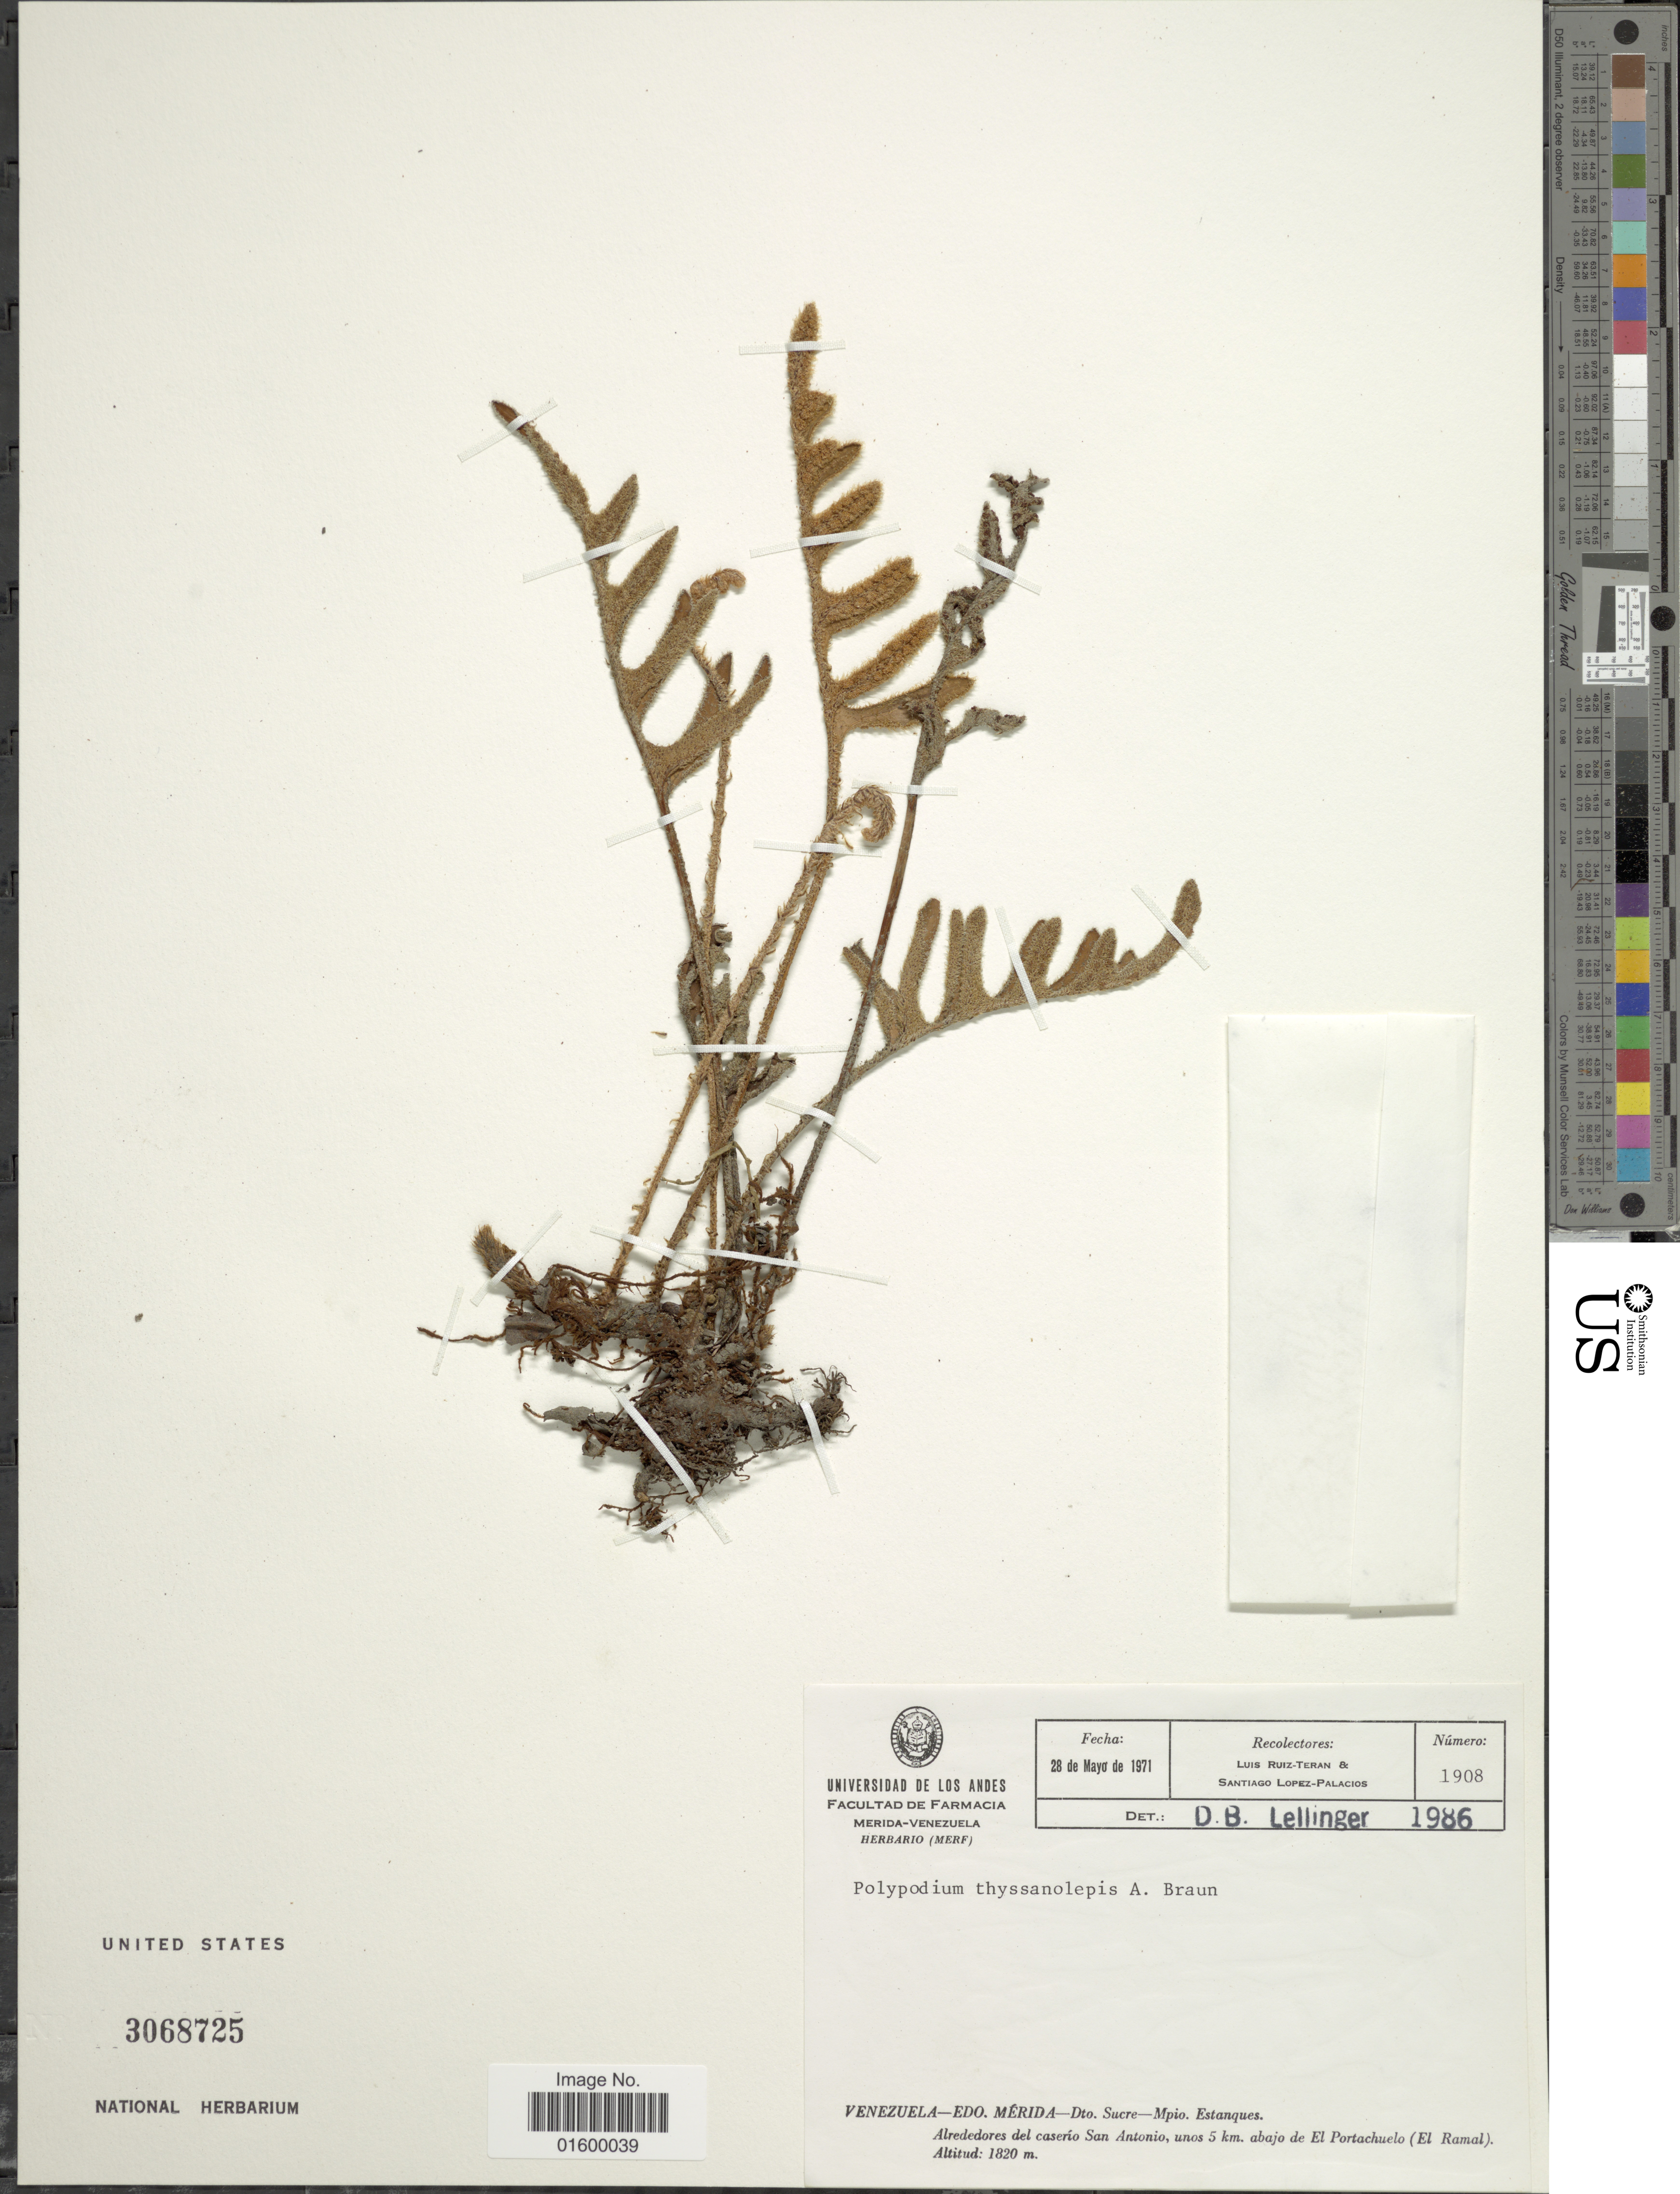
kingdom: Plantae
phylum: Tracheophyta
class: Polypodiopsida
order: Polypodiales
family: Polypodiaceae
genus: Pleopeltis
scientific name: Pleopeltis thyssanolepis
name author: (A. Braun ex Klotzsch) E.G. Andrews & Windham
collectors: L. Teran & S. López-Palacios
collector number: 1908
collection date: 1971-05-28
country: Venezuela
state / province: Mérida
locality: Edo. Merida, Dto. Sucre, Mpio Estanques, Alrededores del caserio San Antonio, unos 5 km abajo de El Portachuelo (El Ramal)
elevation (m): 1820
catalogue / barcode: US 3068725